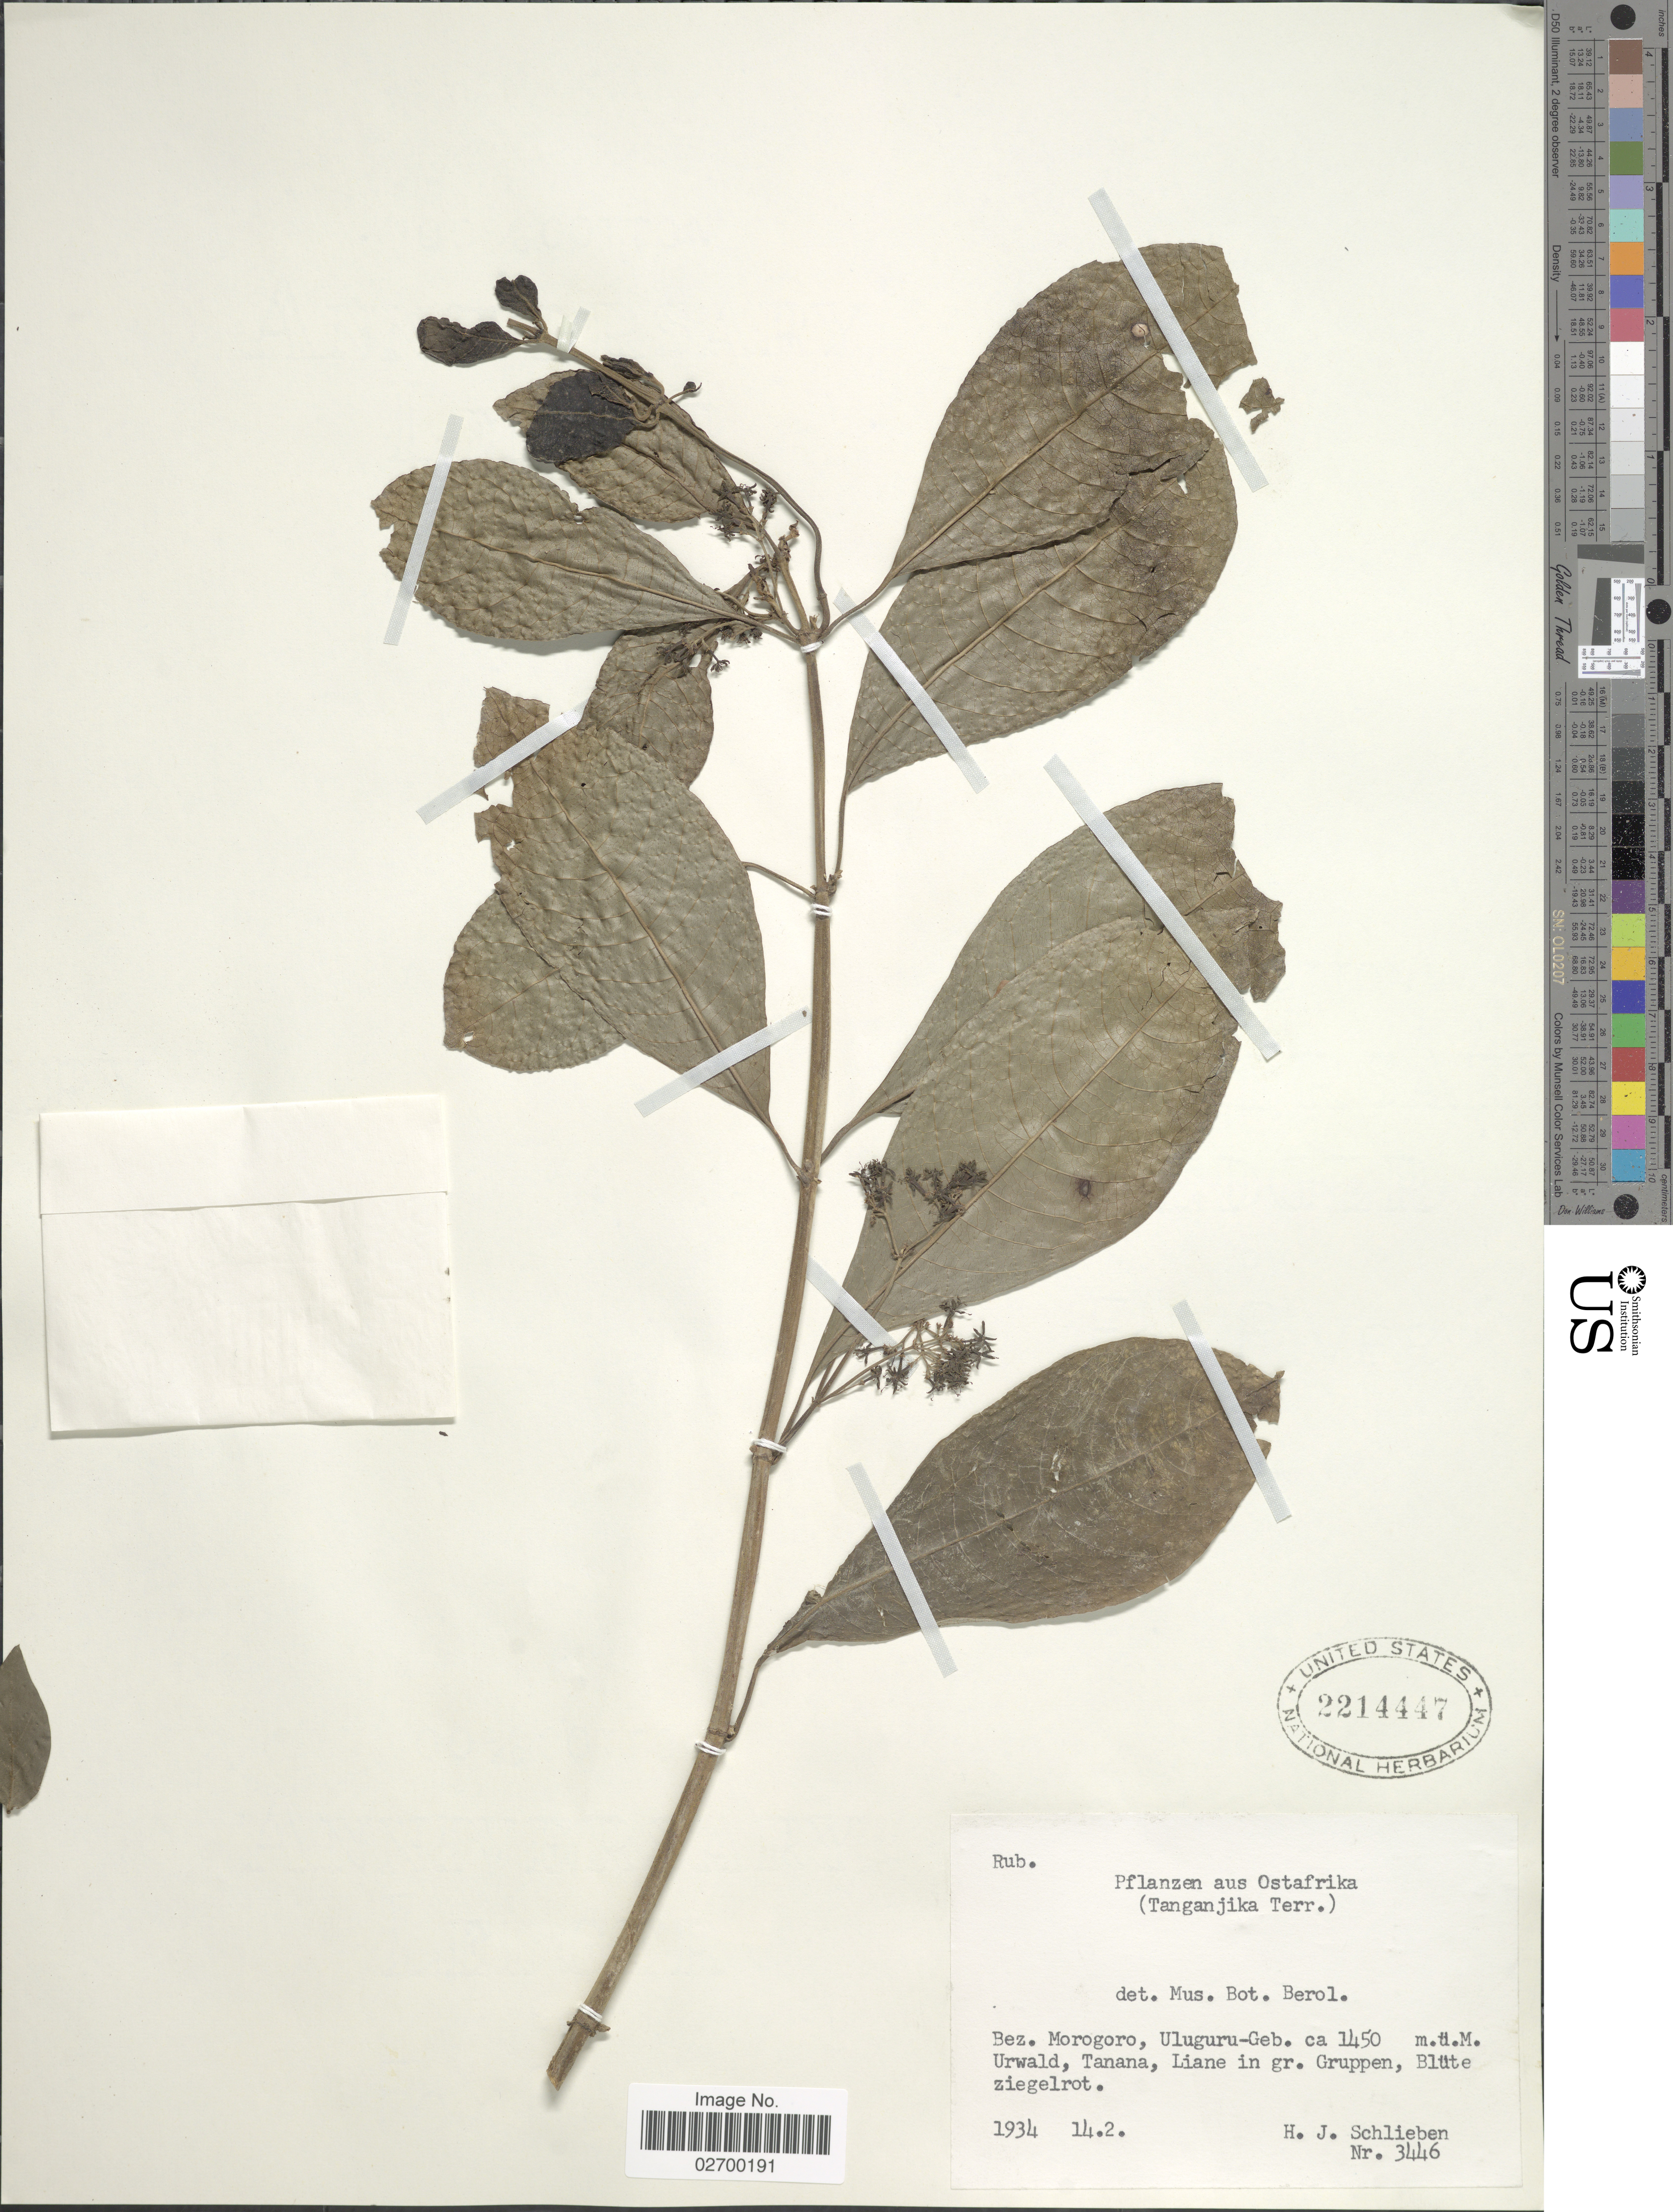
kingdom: Plantae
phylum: Tracheophyta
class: Magnoliopsida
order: Gentianales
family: Rubiaceae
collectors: H. J. Schlieben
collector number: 3446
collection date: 1934-02-14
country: Tanzania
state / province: Morogoro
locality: Ostafrika. (Tanganjika Terr.) Bez. Morogoro, Uluguru-Geb. Urwald, Tanana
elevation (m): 1450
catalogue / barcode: US 2214447